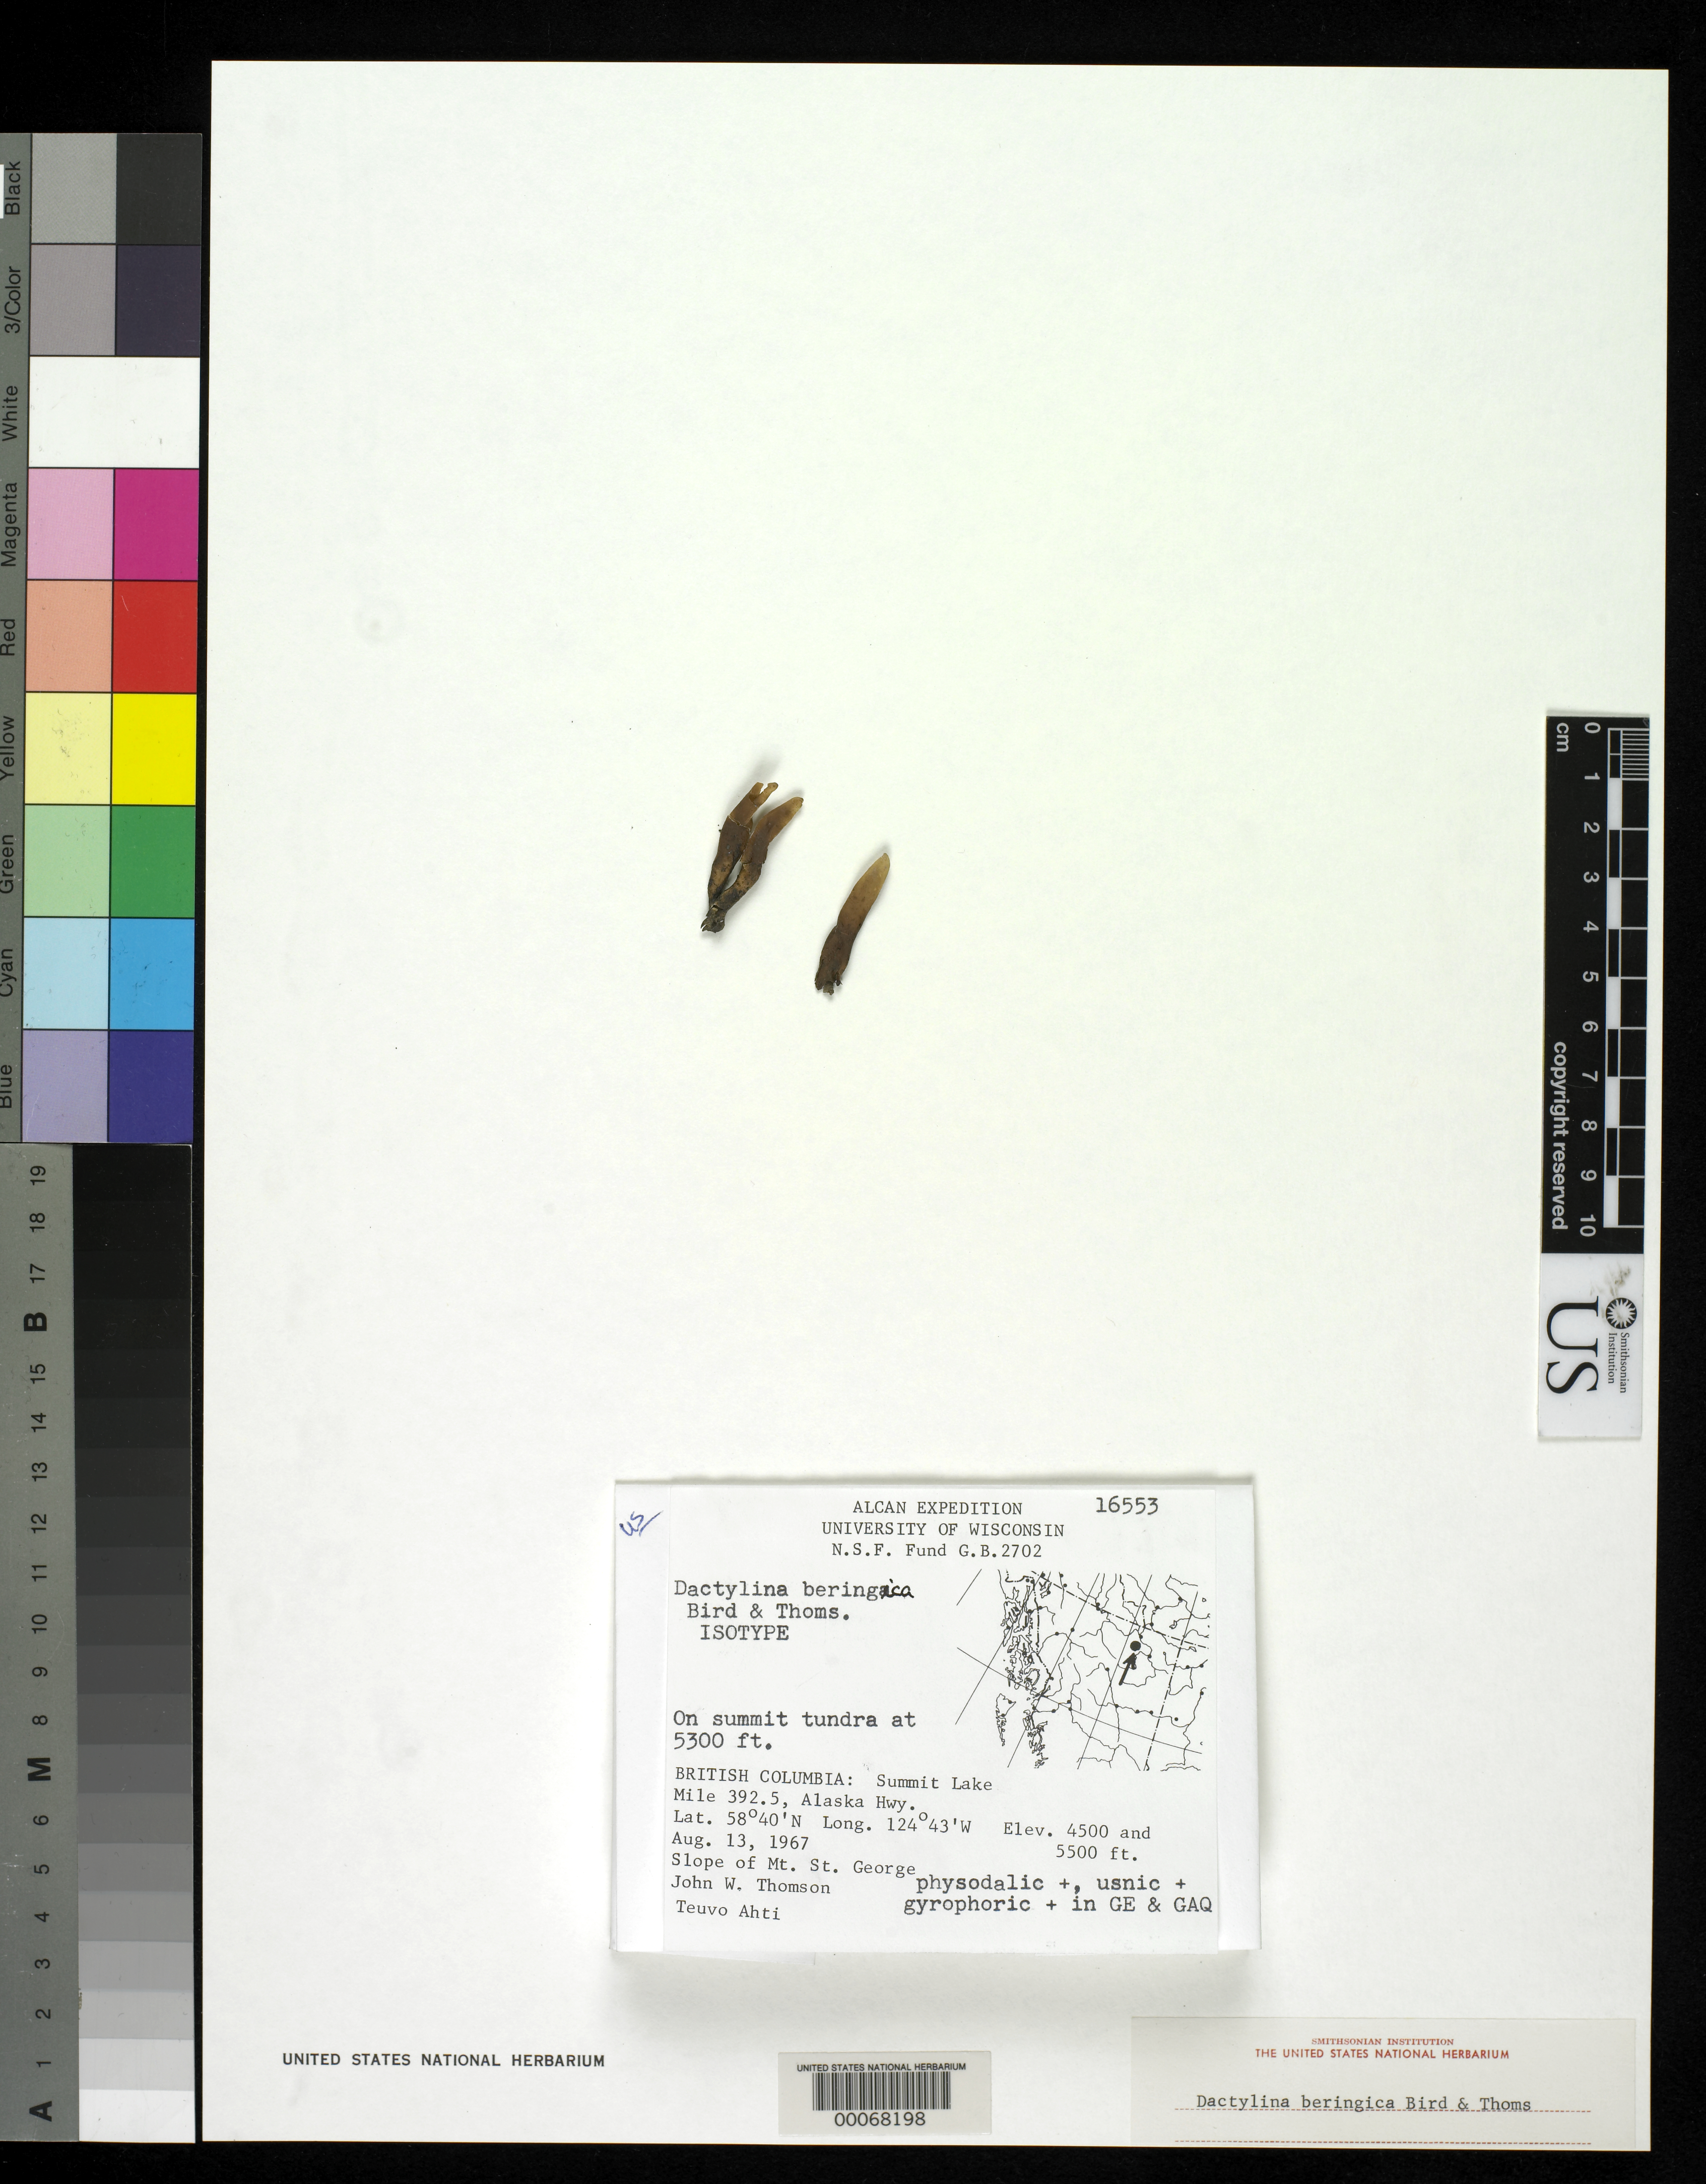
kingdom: Fungi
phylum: Ascomycota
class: Lecanoromycetes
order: Lecanorales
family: Parmeliaceae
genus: Dactylina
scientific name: Dactylina beringica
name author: C.D. Bird & J.W. Thomson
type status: Isotype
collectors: J. W. Thomson & T. T. Ahti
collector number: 16553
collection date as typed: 13 Aug 1967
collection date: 1967-08-13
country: Canada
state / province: British Columbia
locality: Summit Lake, mile 292.5 Alaska Hwy.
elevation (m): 1615